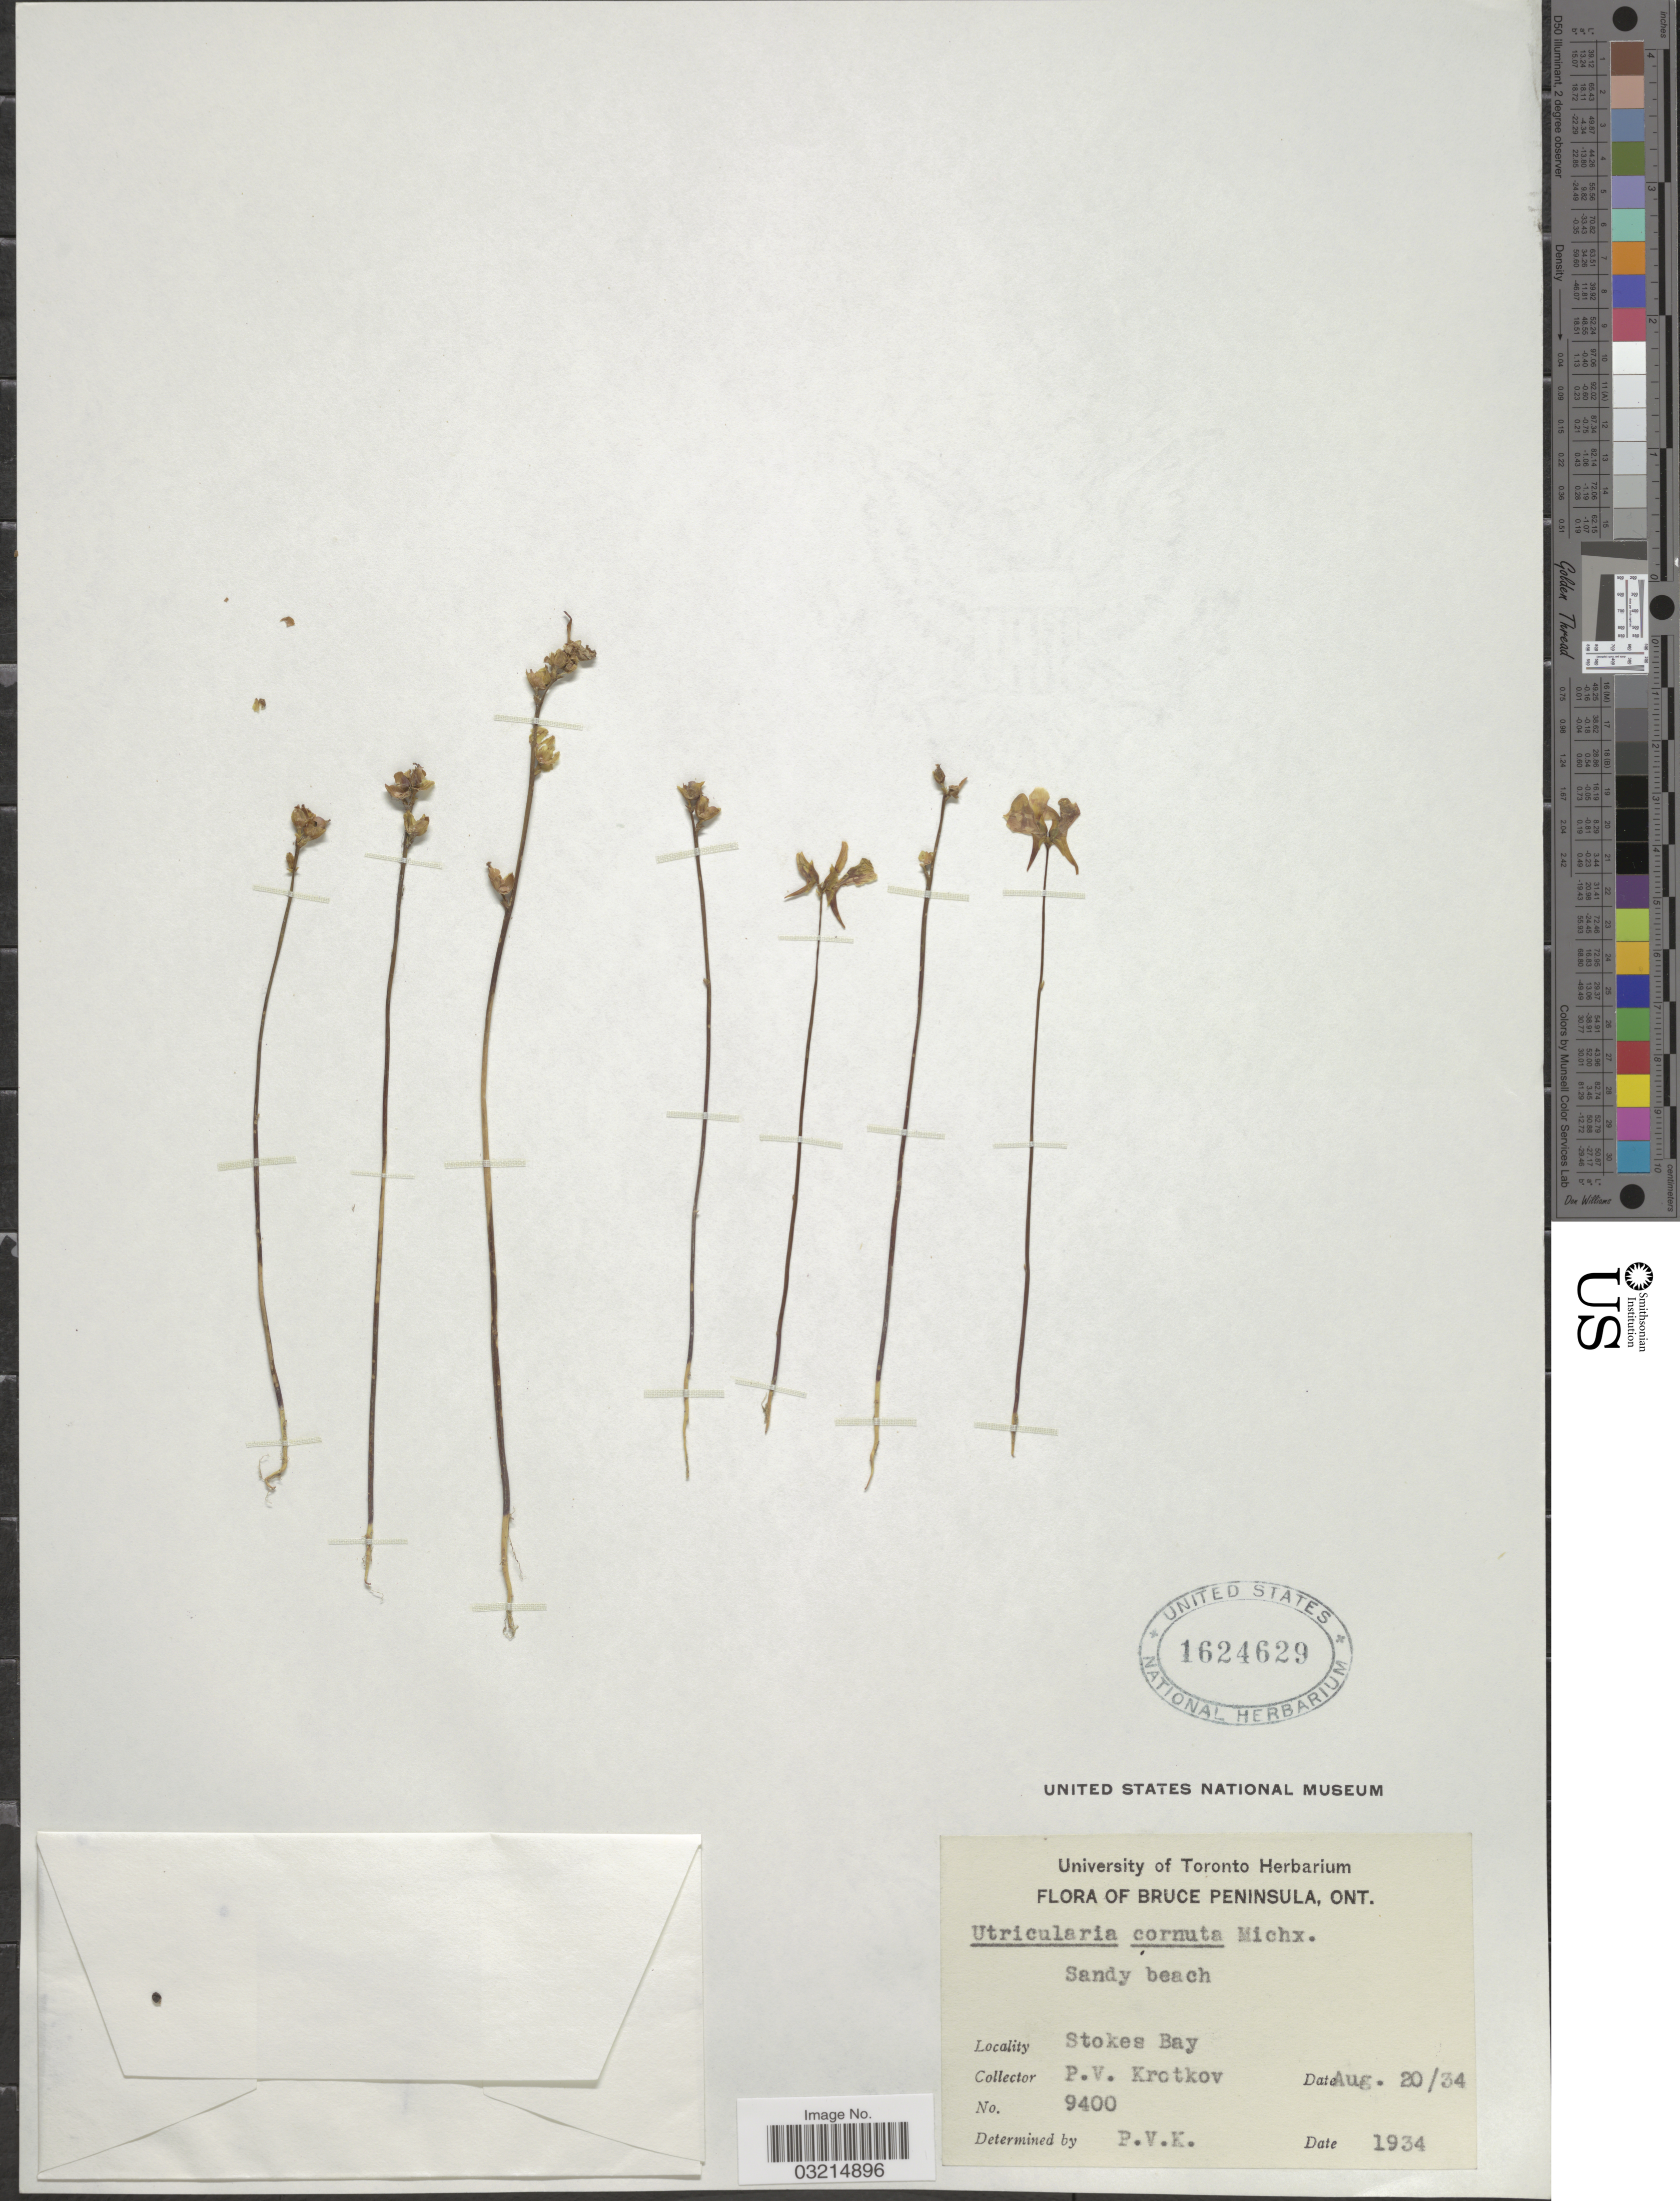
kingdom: Plantae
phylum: Tracheophyta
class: Magnoliopsida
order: Lamiales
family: Lentibulariaceae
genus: Utricularia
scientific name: Utricularia cornuta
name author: Michx.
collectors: P. V. Krotkov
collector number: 9400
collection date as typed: Transcribed d/m/y: 20/8/34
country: Canada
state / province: Ontario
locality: Bruce Peninsula, Stokes Bay.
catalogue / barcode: US 1624629